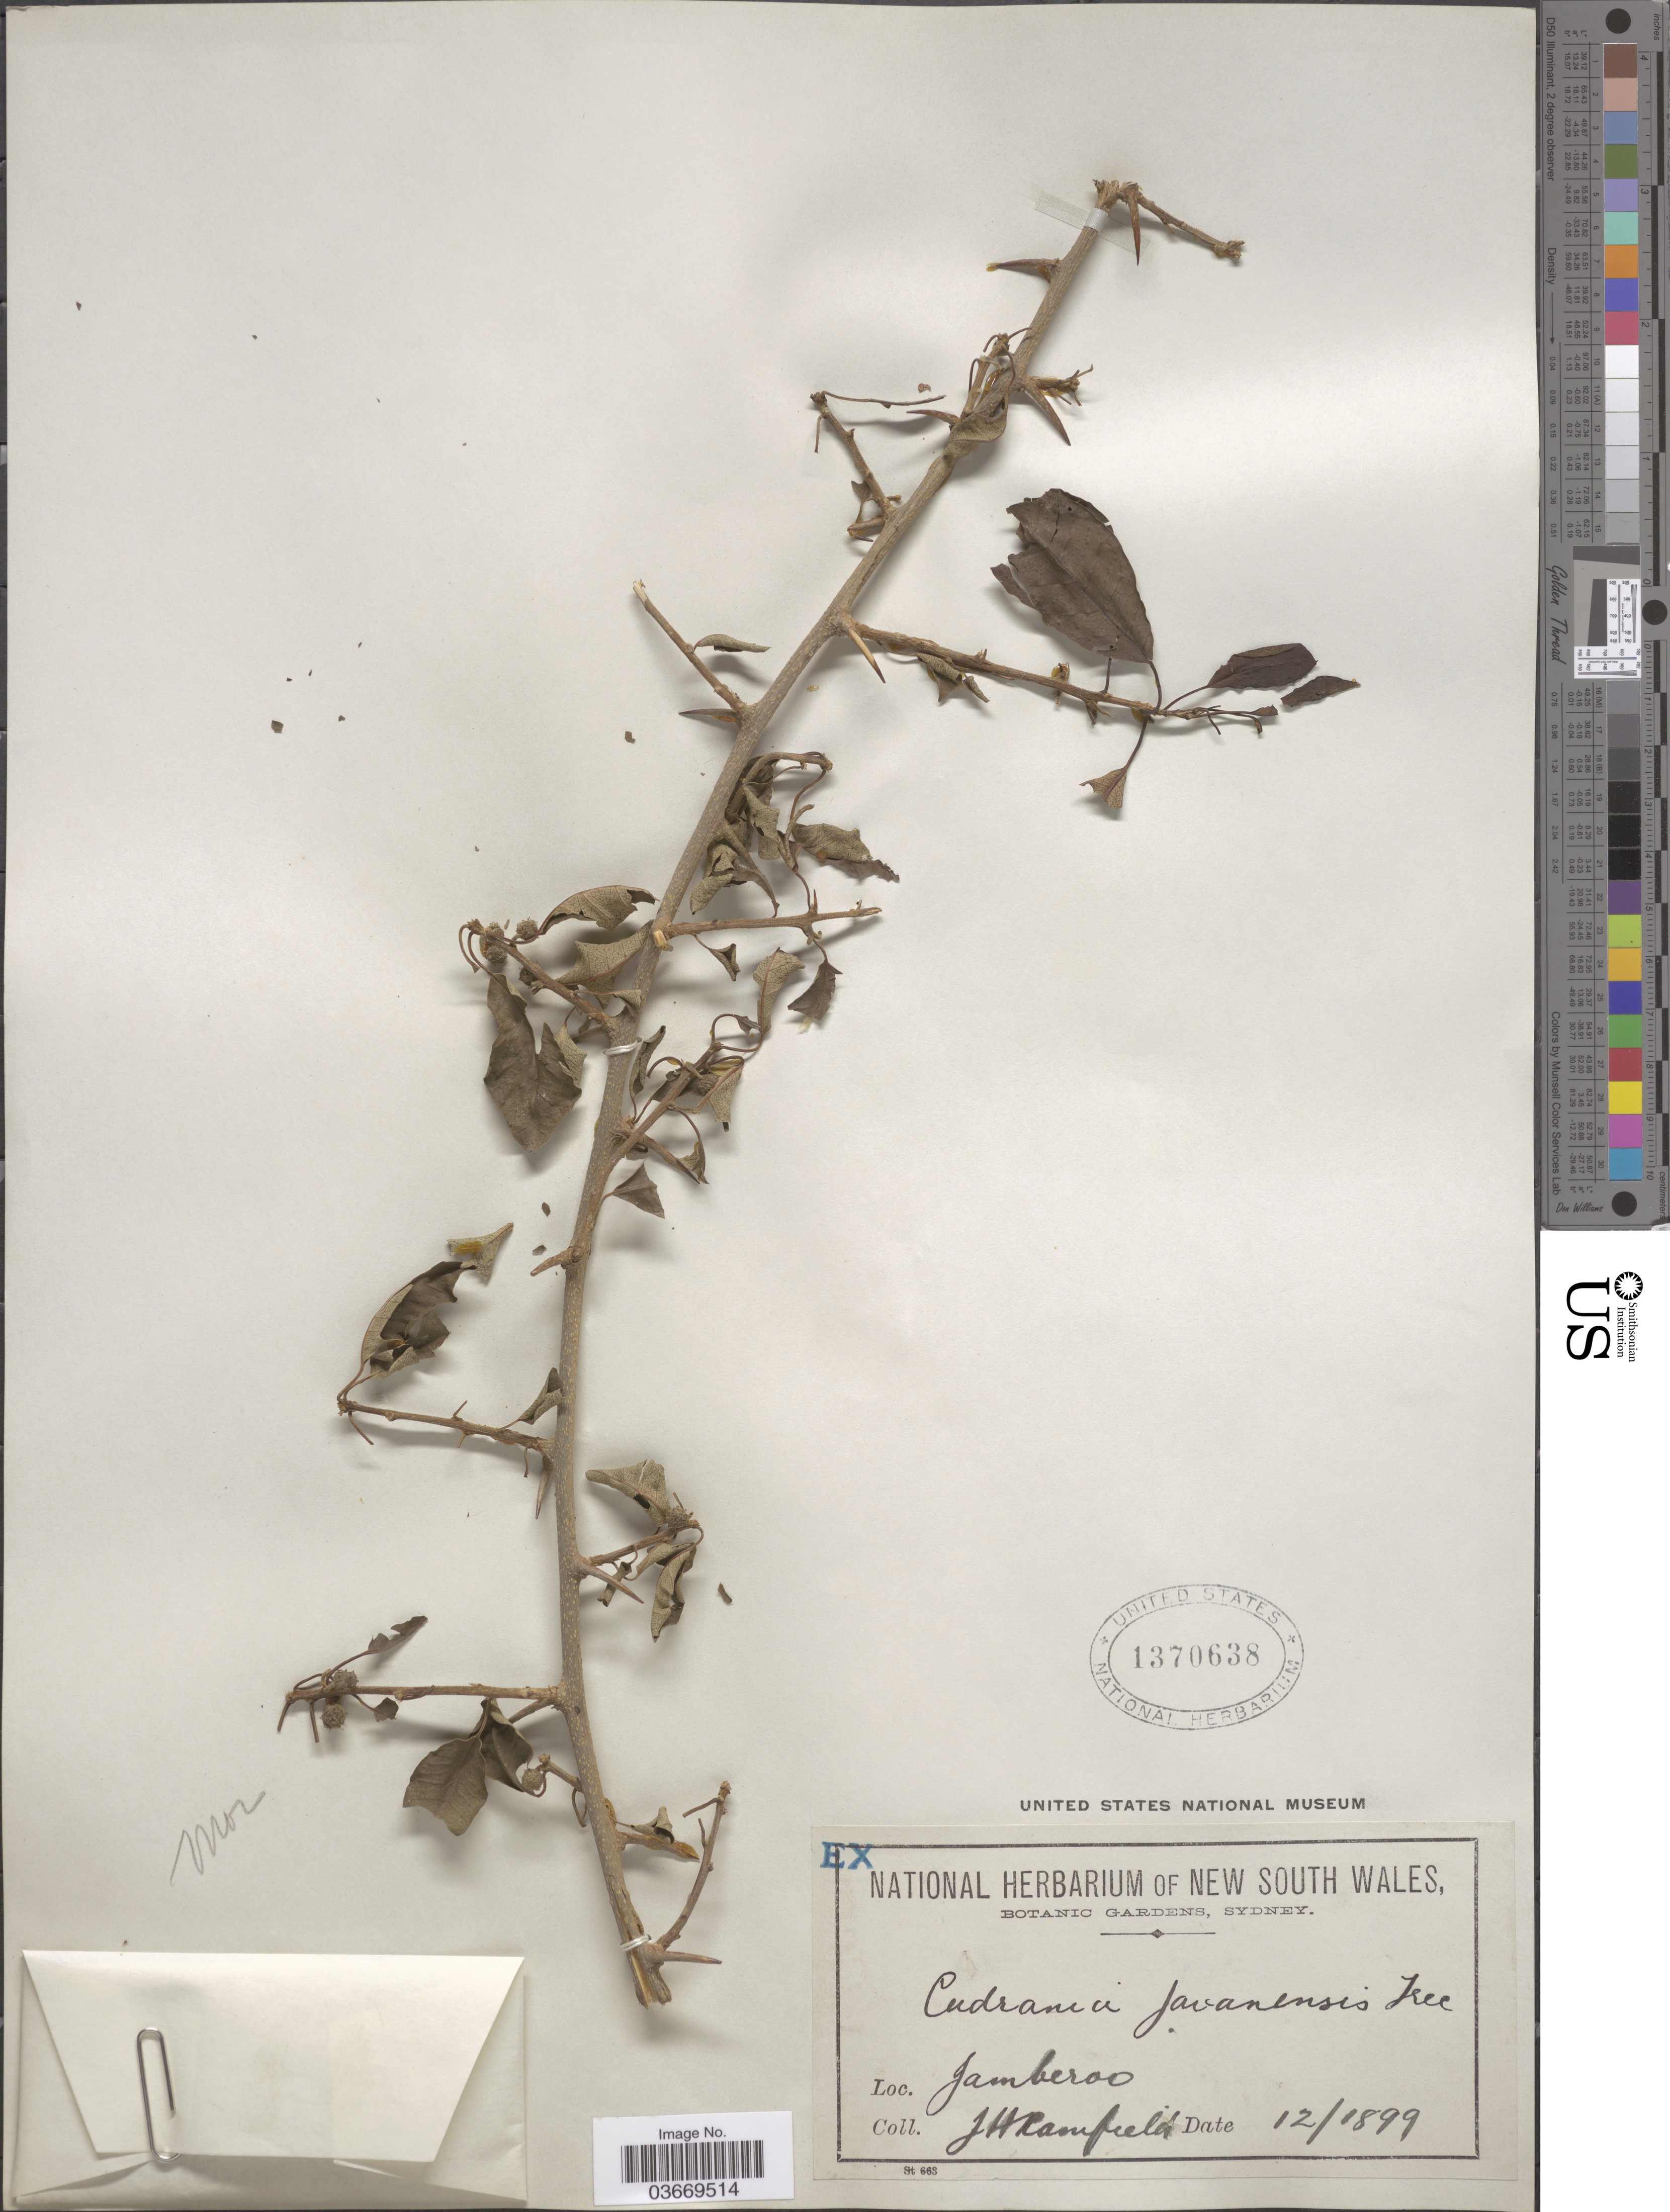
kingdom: Plantae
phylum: Tracheophyta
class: Magnoliopsida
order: Rosales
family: Moraceae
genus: Maclura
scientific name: Maclura cochinchinensis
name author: (Lour.) Corner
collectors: J. Camfield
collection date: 1899-12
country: Australia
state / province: New South Wales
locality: Jamberoo.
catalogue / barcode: US 1370638